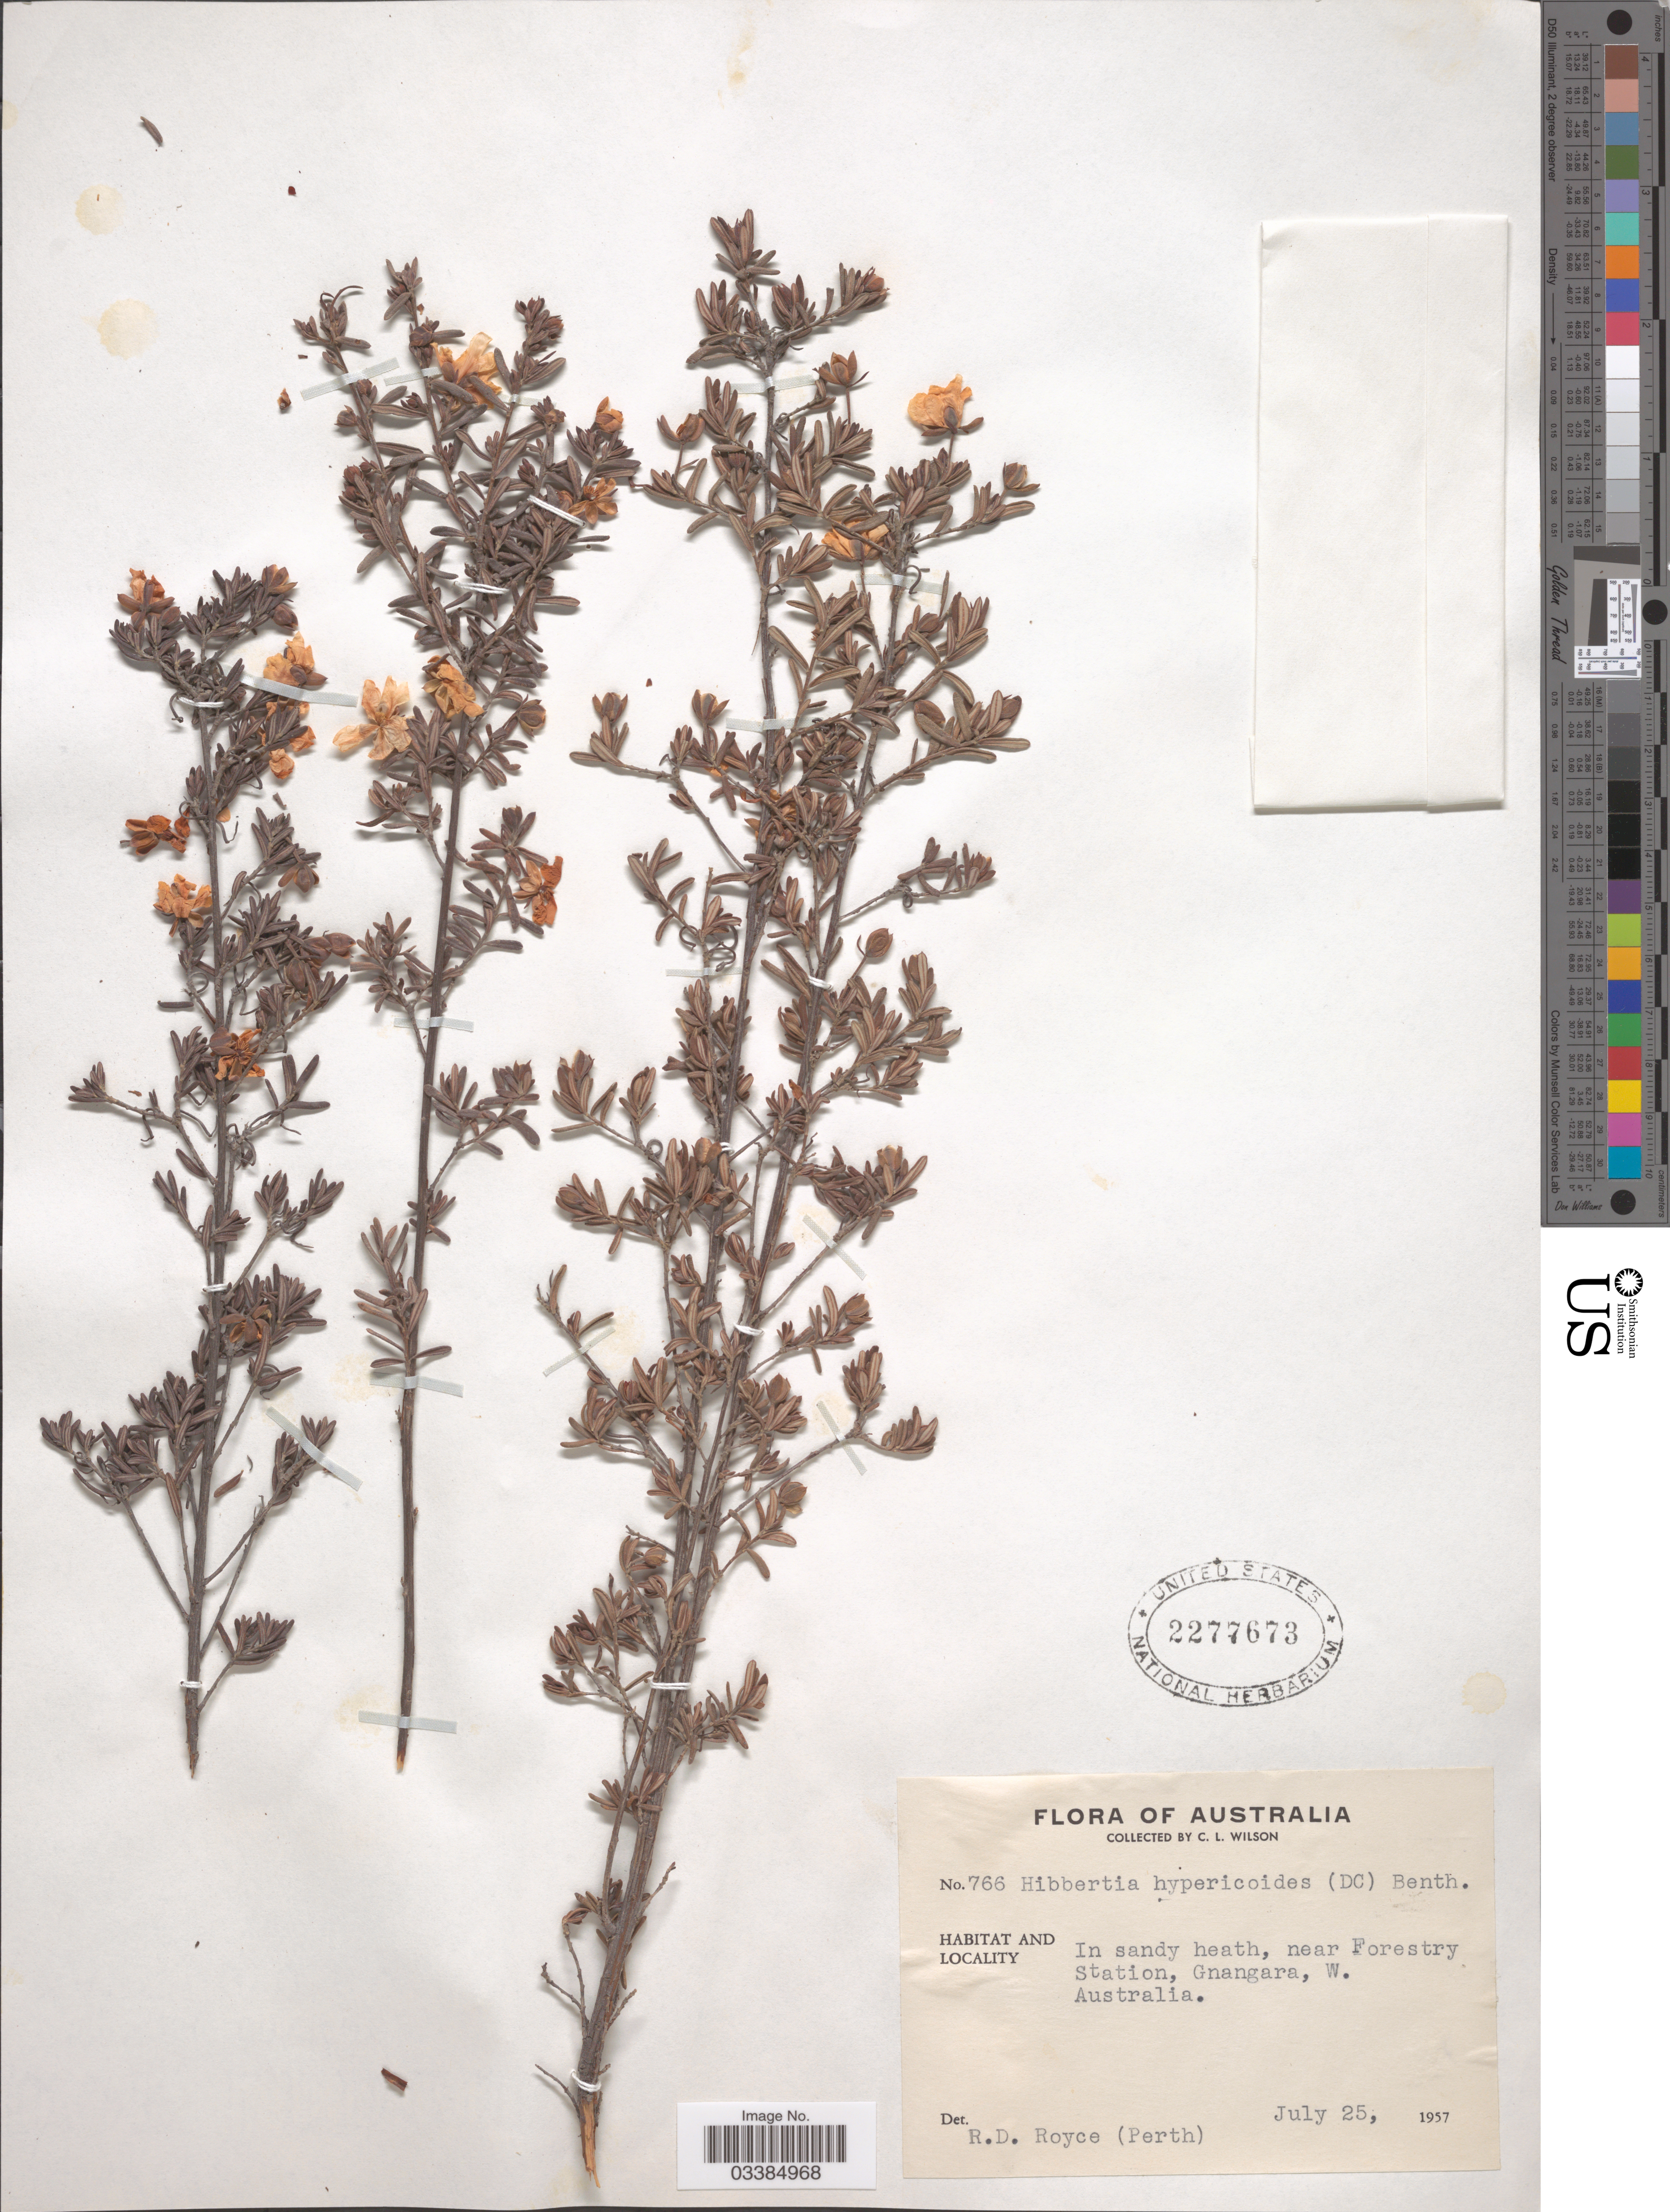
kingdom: Plantae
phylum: Tracheophyta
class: Magnoliopsida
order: Dilleniales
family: Dilleniaceae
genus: Hibbertia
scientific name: Hibbertia hypericoides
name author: (DC.) Benth.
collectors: C. L. Wilson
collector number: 766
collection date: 1957-07-25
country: Australia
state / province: Western Australia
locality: In sandy heath, near Forestry Station, Gnangara, W. Australia.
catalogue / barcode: US 2277673